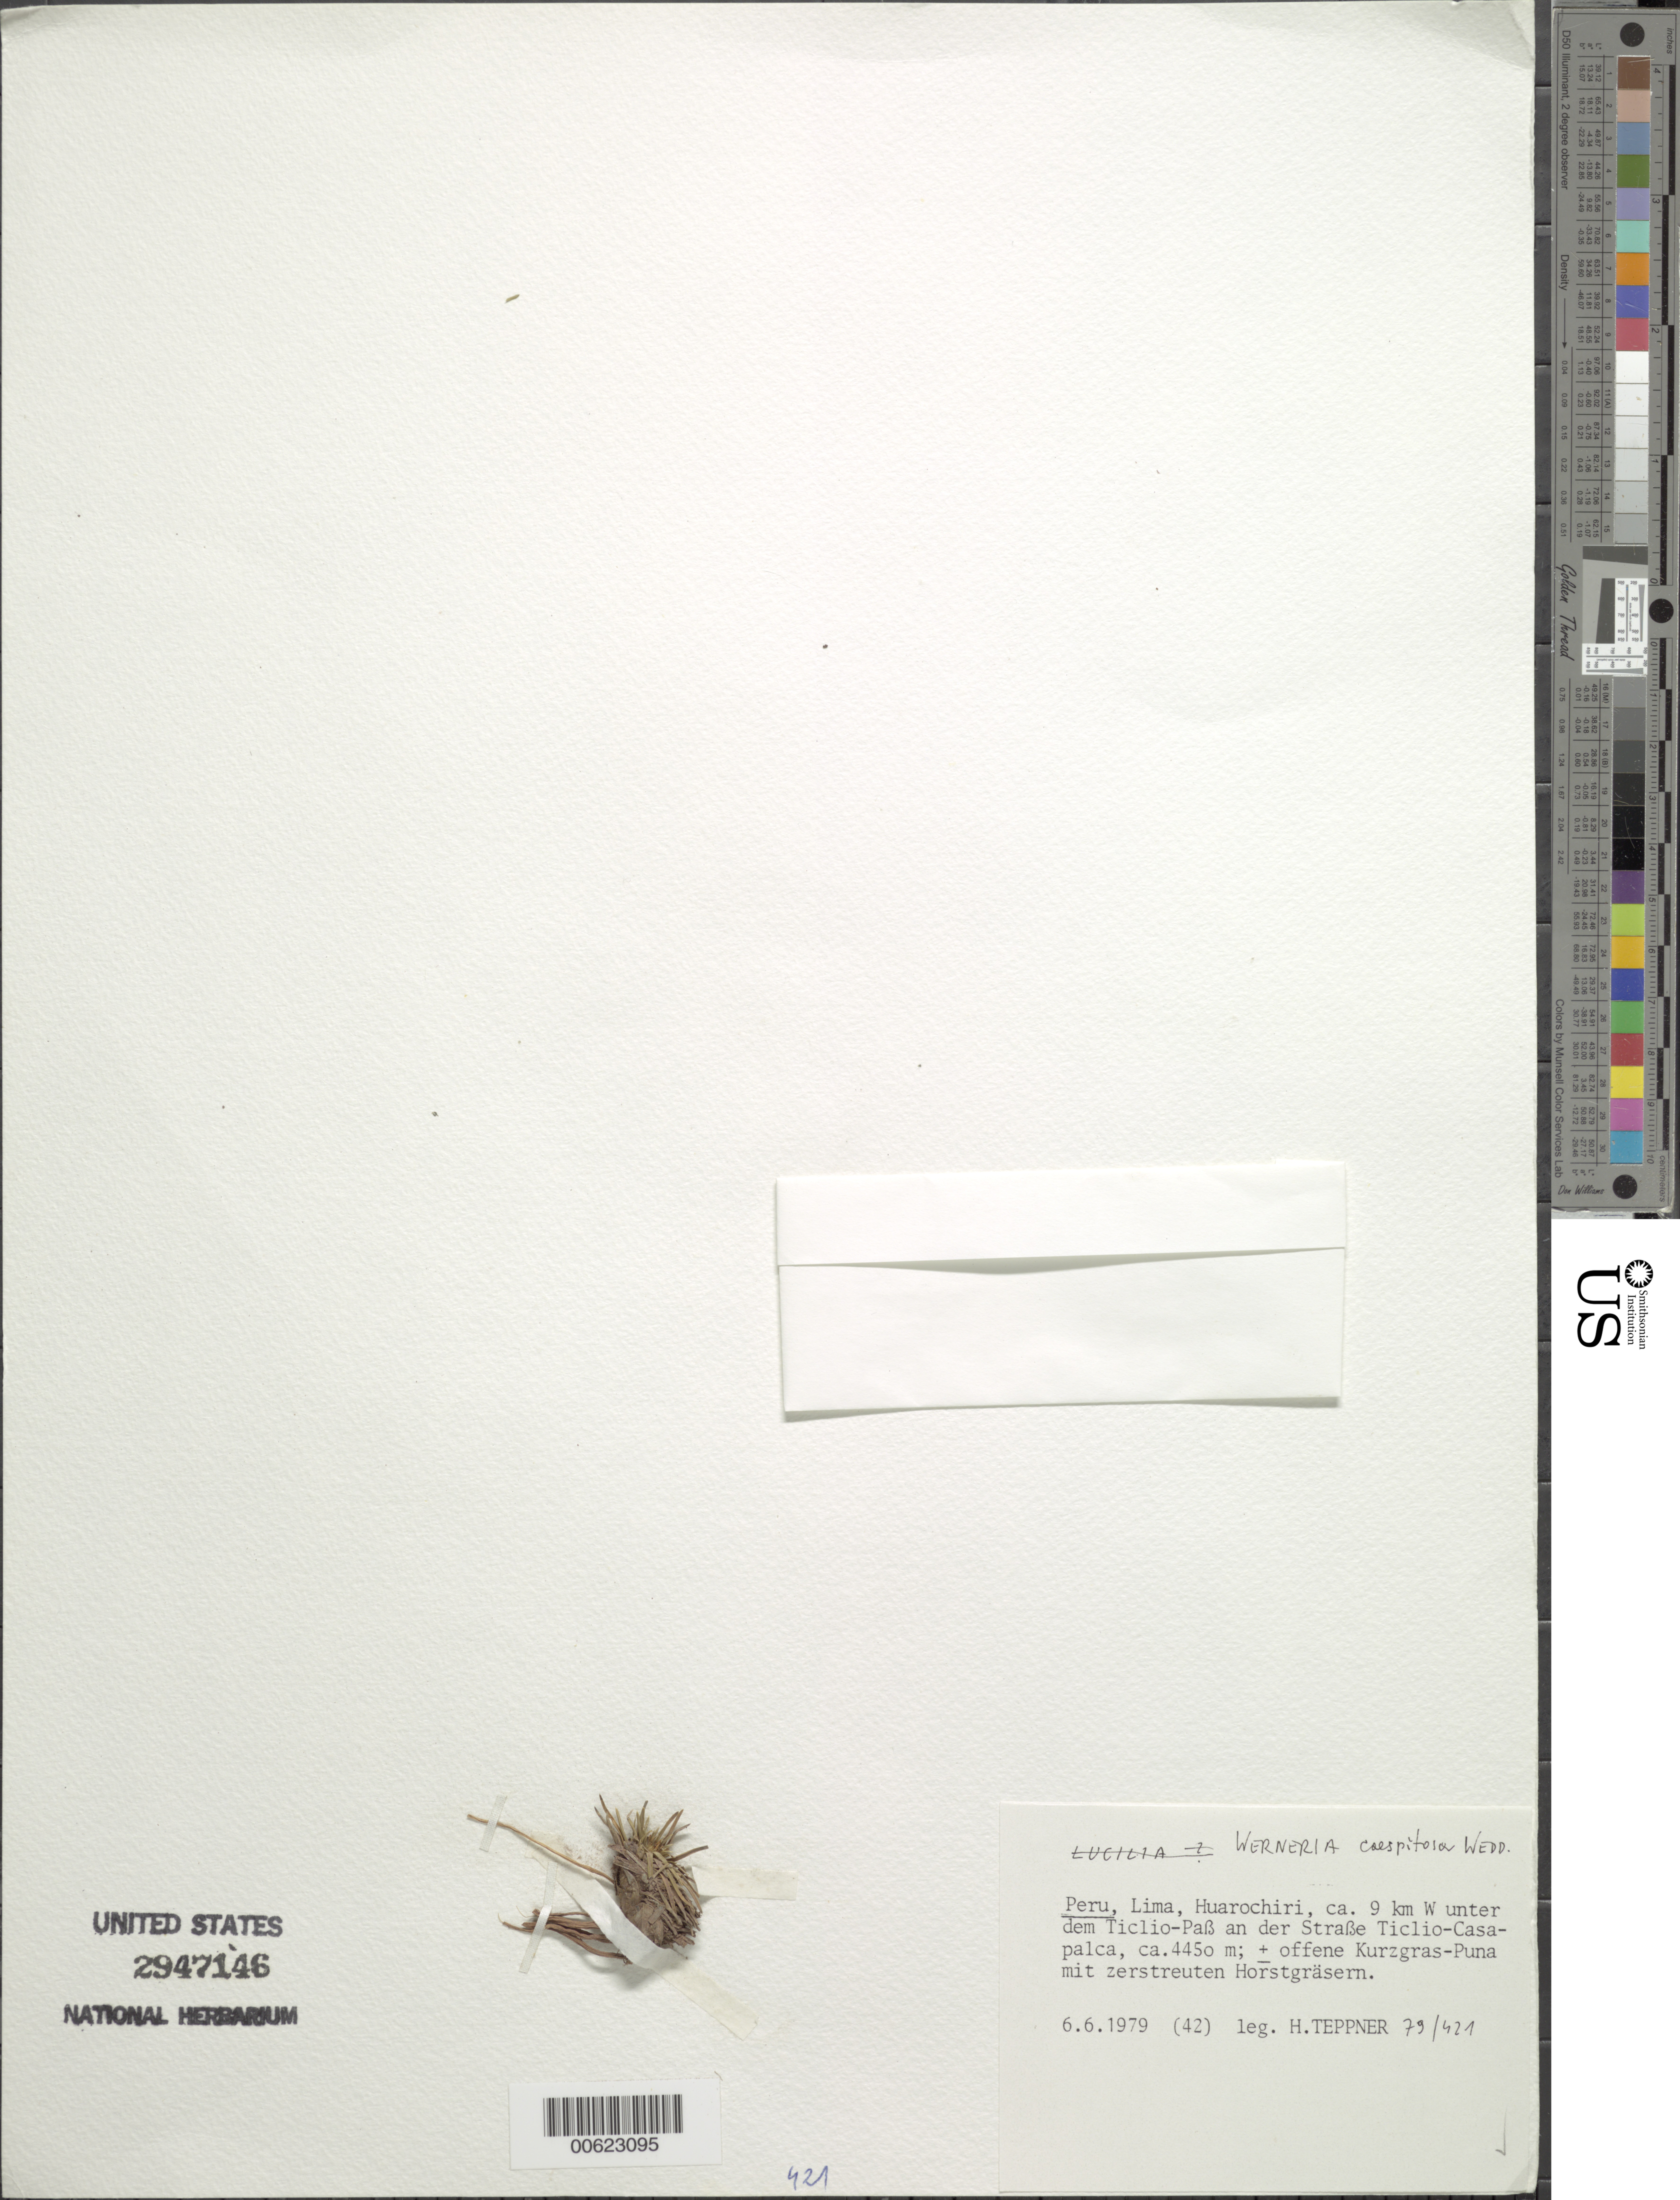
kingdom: Plantae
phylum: Tracheophyta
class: Magnoliopsida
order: Asterales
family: Asteraceae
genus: Werneria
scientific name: Werneria caespitosa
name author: Wedd.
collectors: H. Teppner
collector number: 79-421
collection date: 1979-06-06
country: Peru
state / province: Lima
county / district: Huarochirí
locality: Ticlio, ca. 9 km W of, and between Ticlio and Casapalca ?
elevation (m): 4450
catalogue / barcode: US 2947146